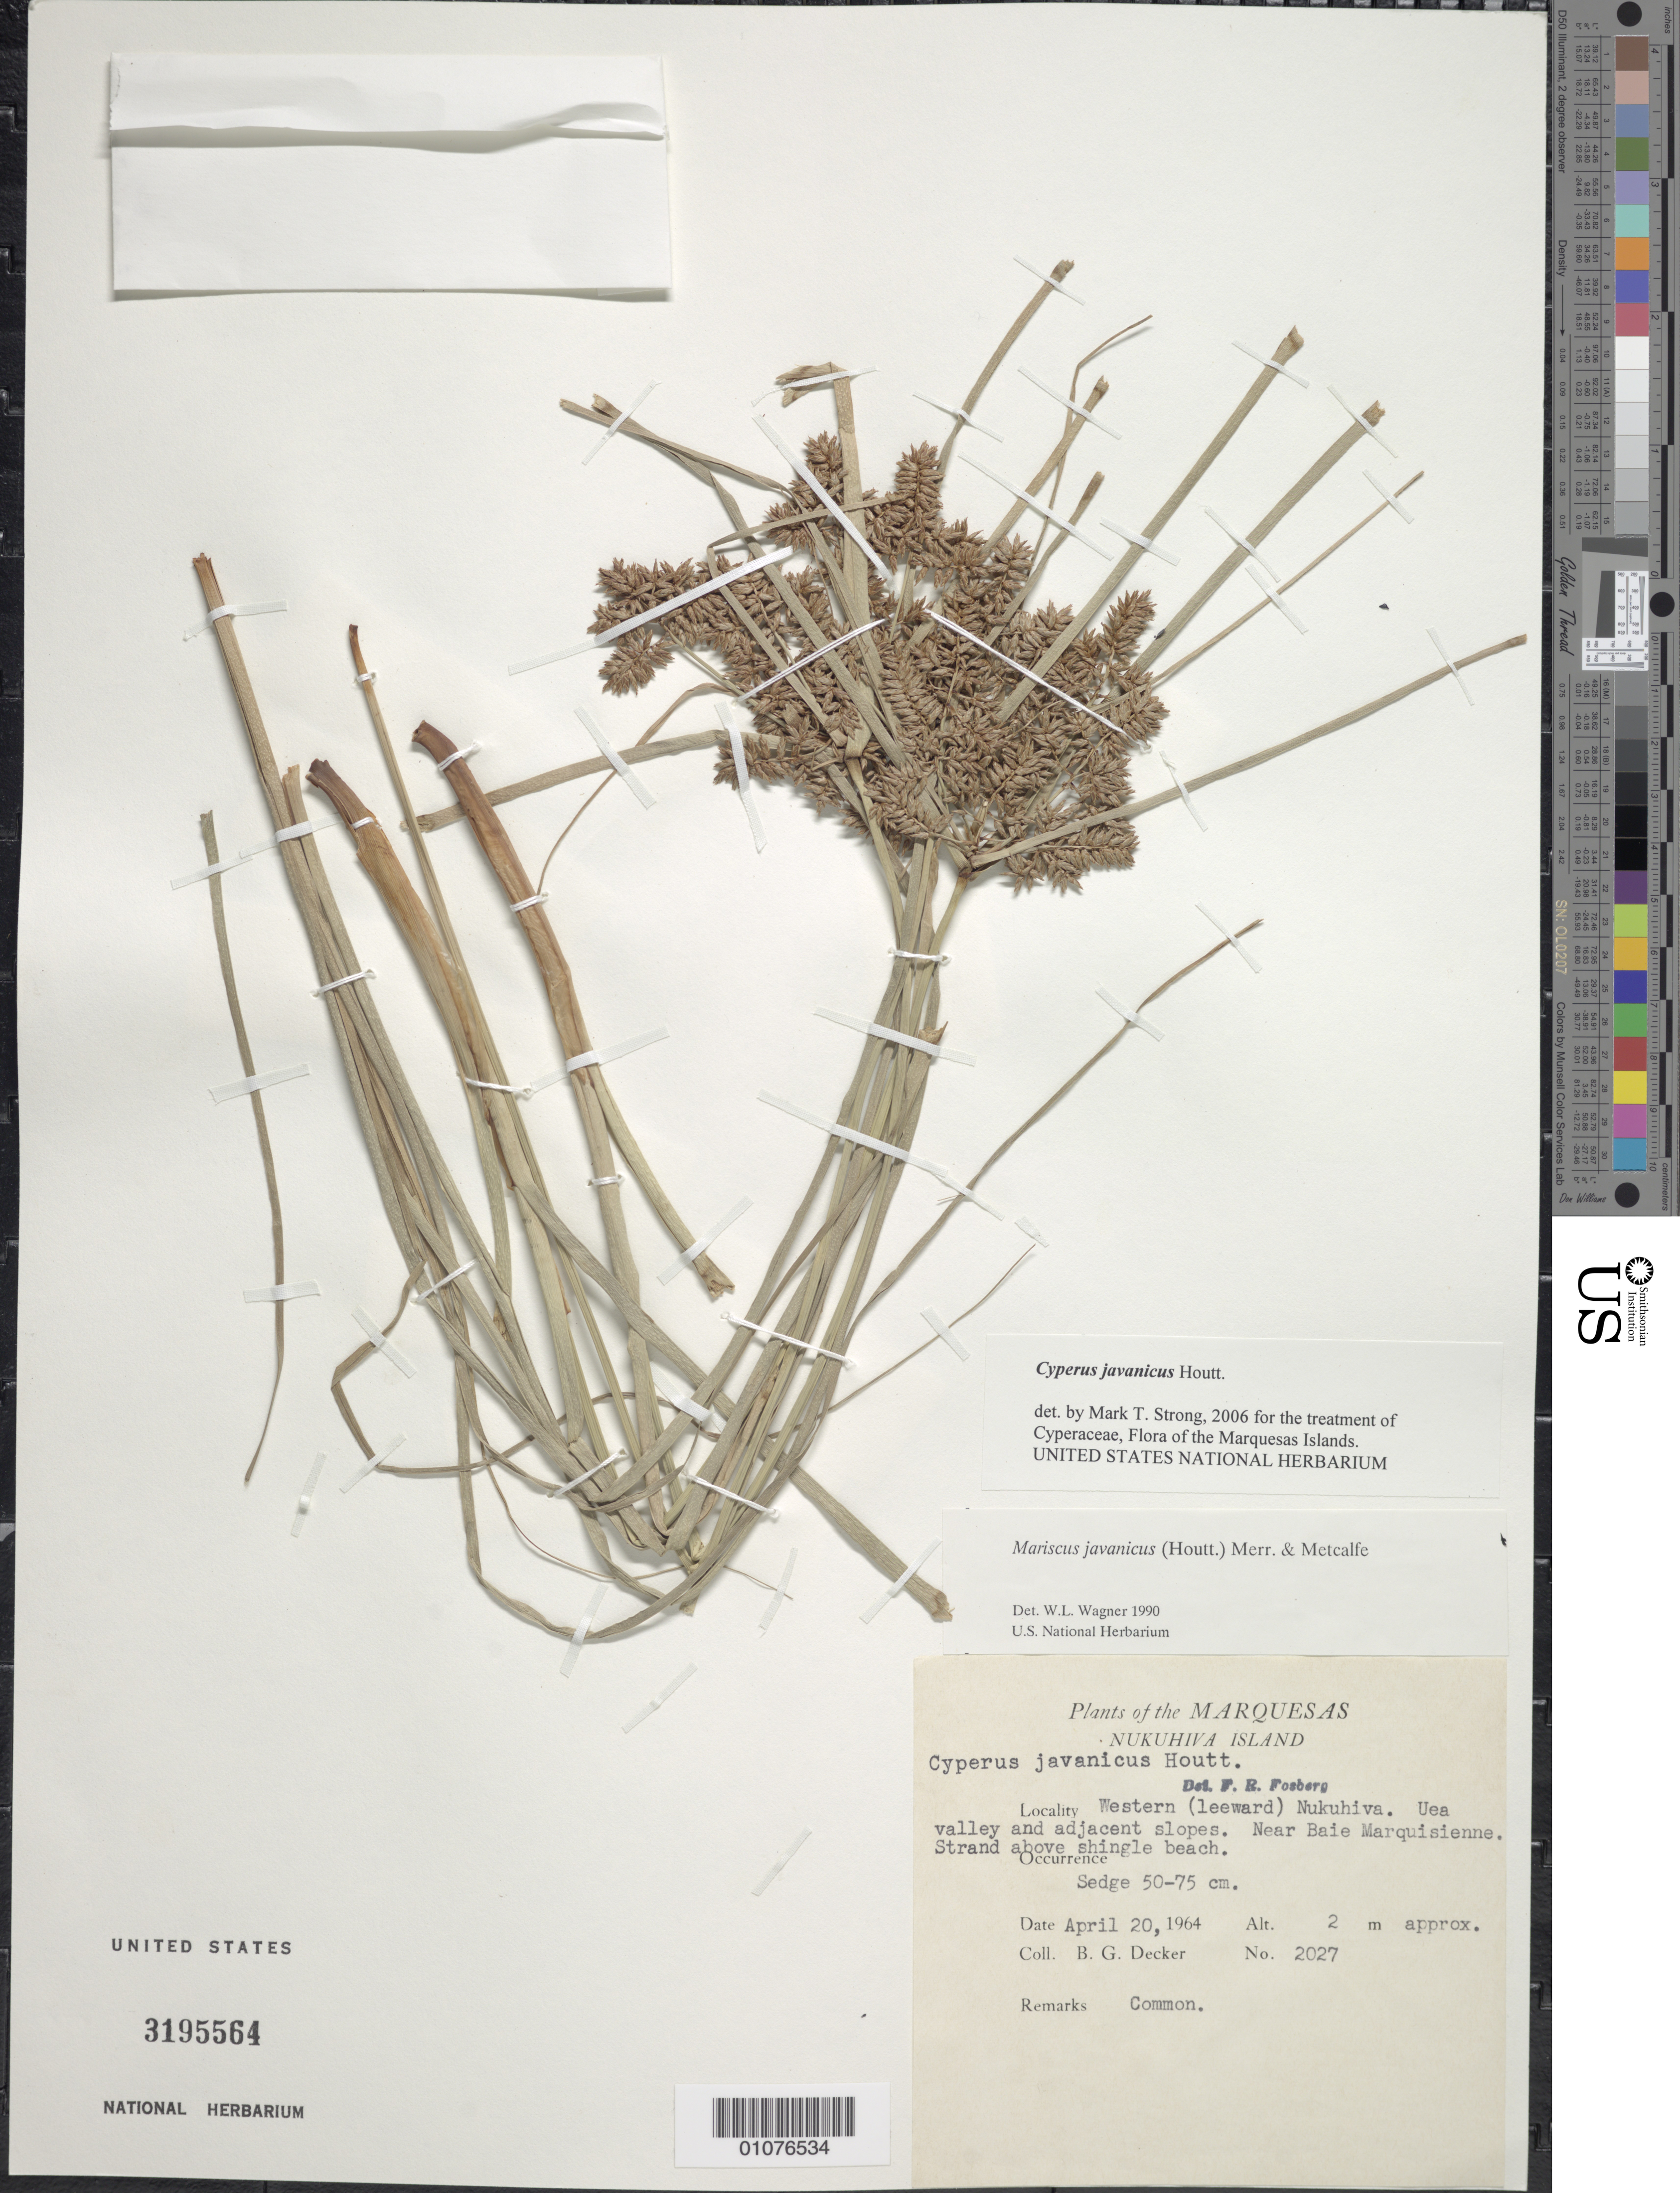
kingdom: Plantae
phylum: Tracheophyta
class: Liliopsida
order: Poales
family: Cyperaceae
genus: Cyperus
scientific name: Cyperus javanicus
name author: Houtt.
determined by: Strong, M. T., (US), Smithsonian Institution - National Museum of Natural History (UNITED STATES)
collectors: B. G. Decker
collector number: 2027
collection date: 1964-04-20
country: French Polynesia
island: Nuku Hiva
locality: W (leeward) Nuku Hiva, Uea valley and adjacent slopes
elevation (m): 2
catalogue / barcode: US 3195564